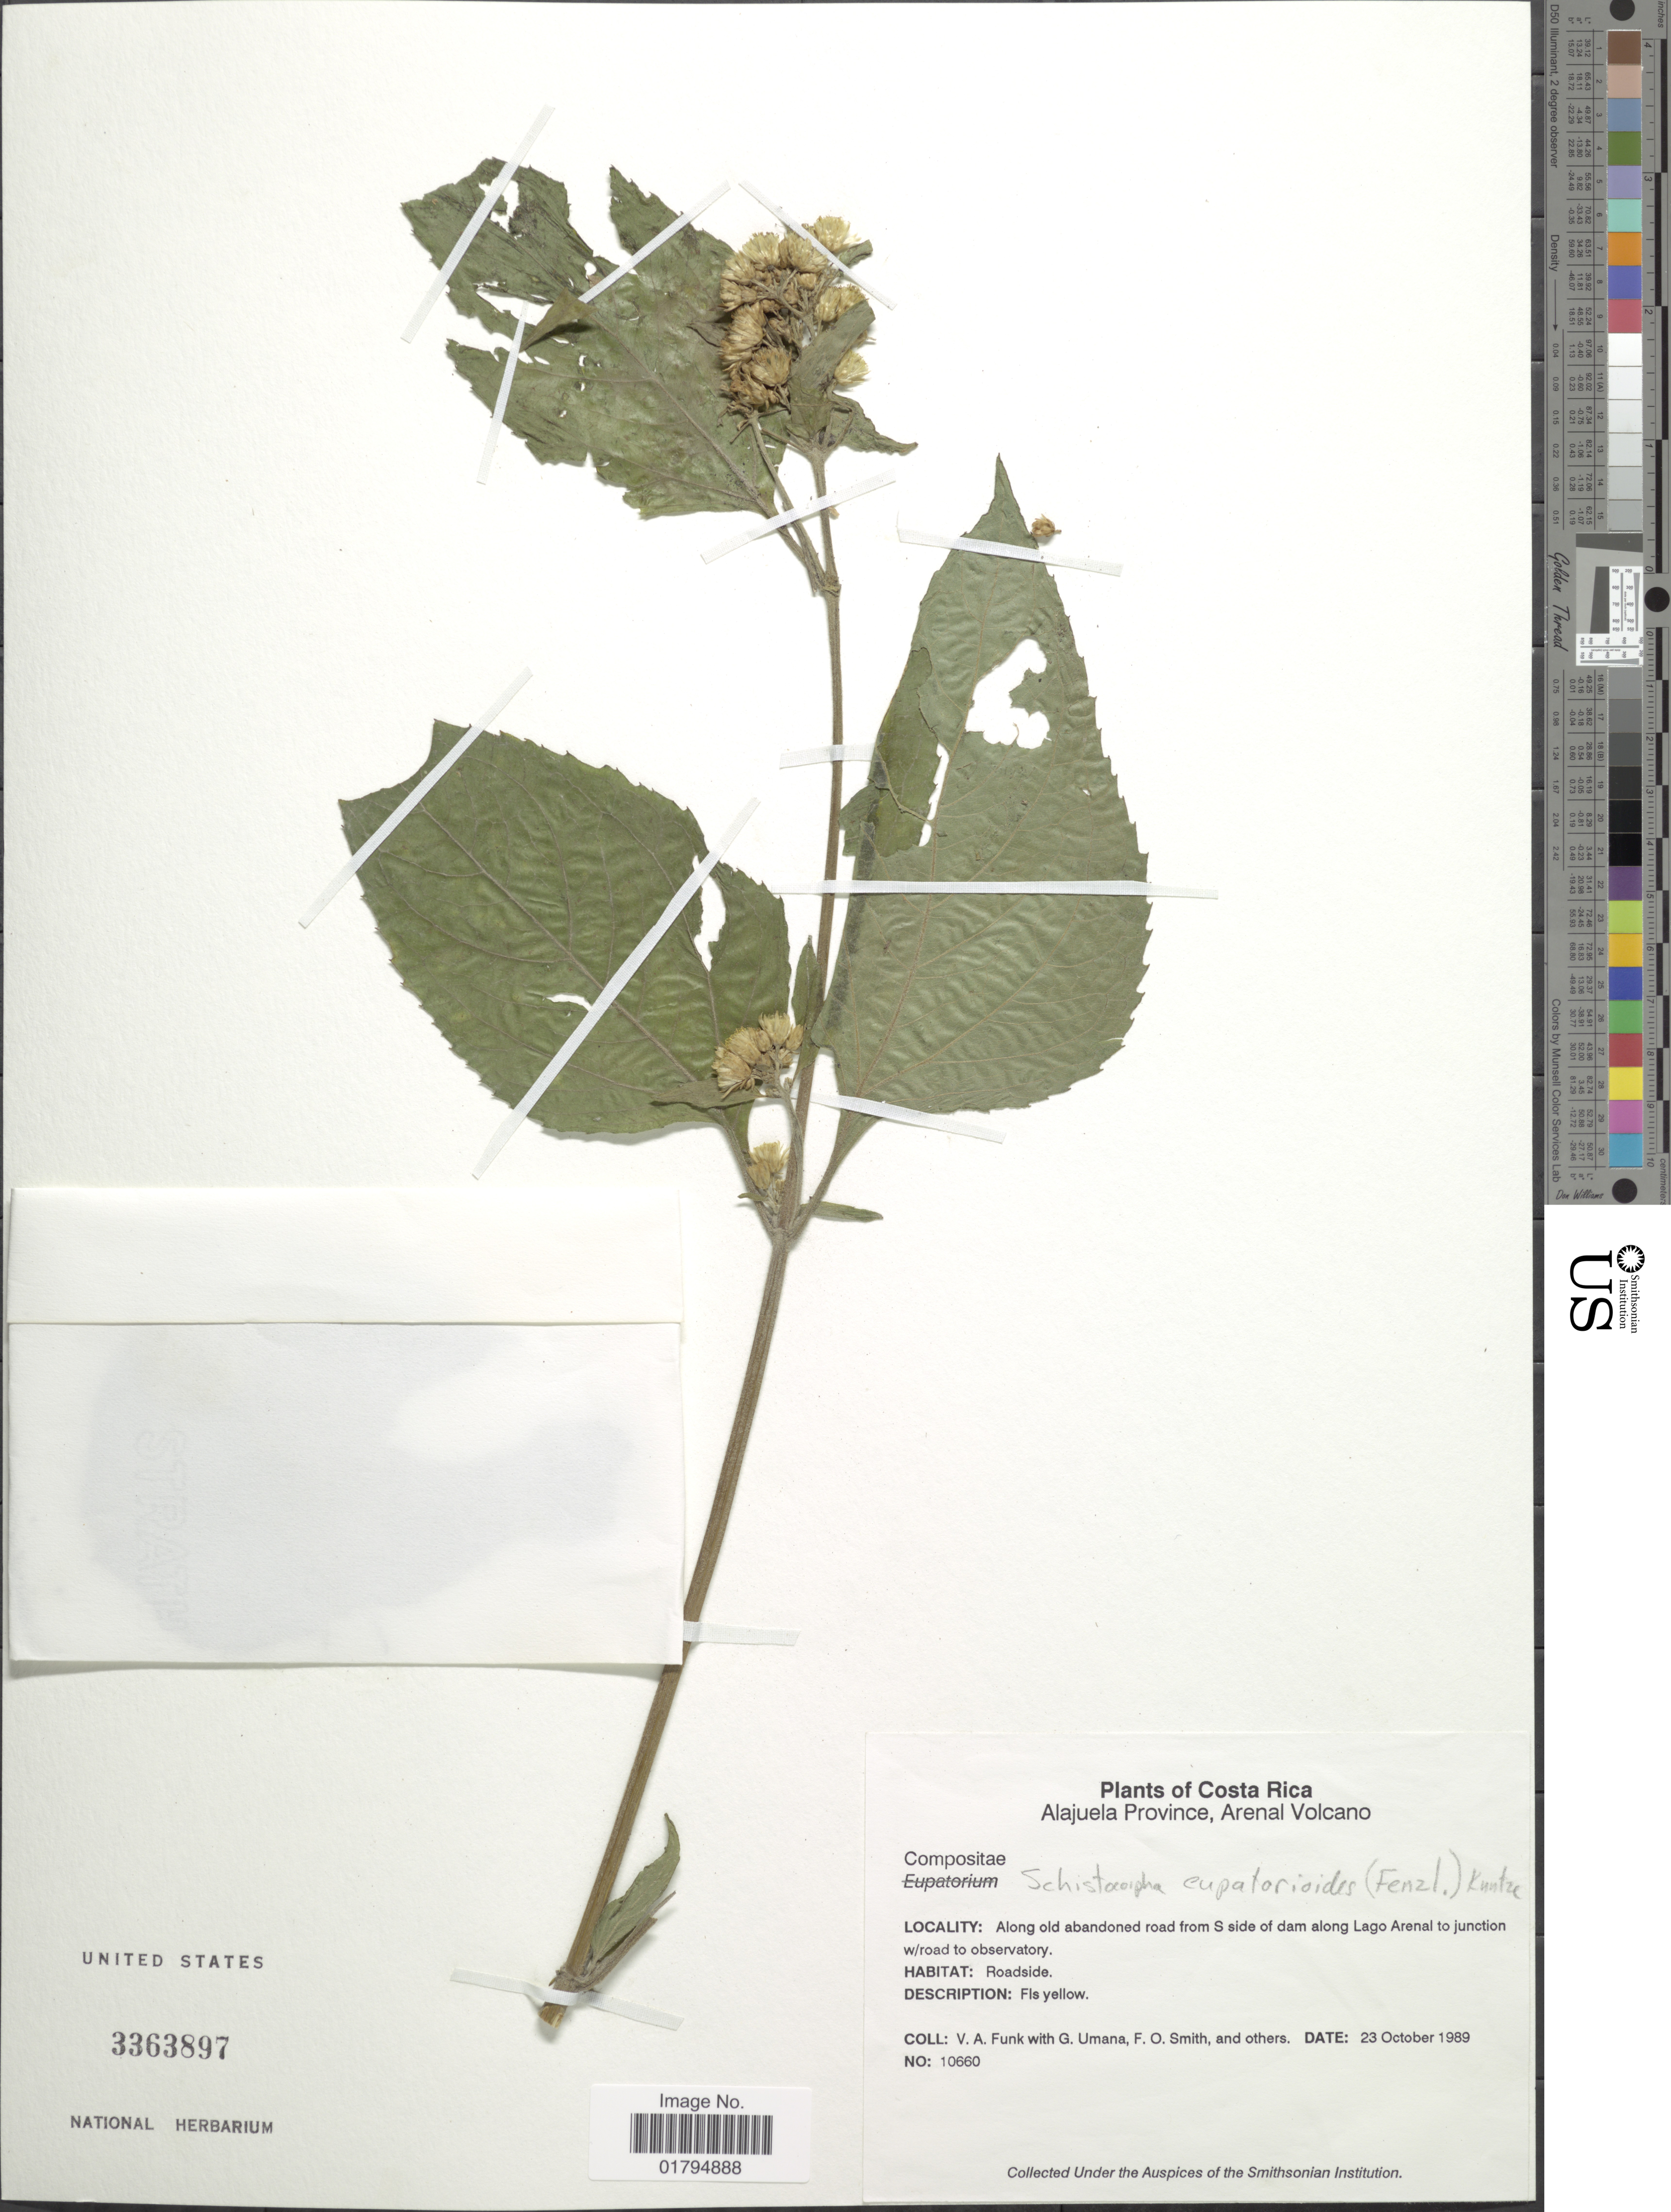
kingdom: Plantae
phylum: Tracheophyta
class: Magnoliopsida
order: Asterales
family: Asteraceae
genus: Schistocarpha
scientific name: Schistocarpha eupatorioides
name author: (Fenzl) Kuntze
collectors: V. Funk, G. Umana, F. Smith & et al.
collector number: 10660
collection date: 1989-10-23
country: Costa Rica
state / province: Alajuela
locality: Along old abandoned road from S side of dam along Lago Arenal to junction w/road to observatory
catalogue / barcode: US 3363897